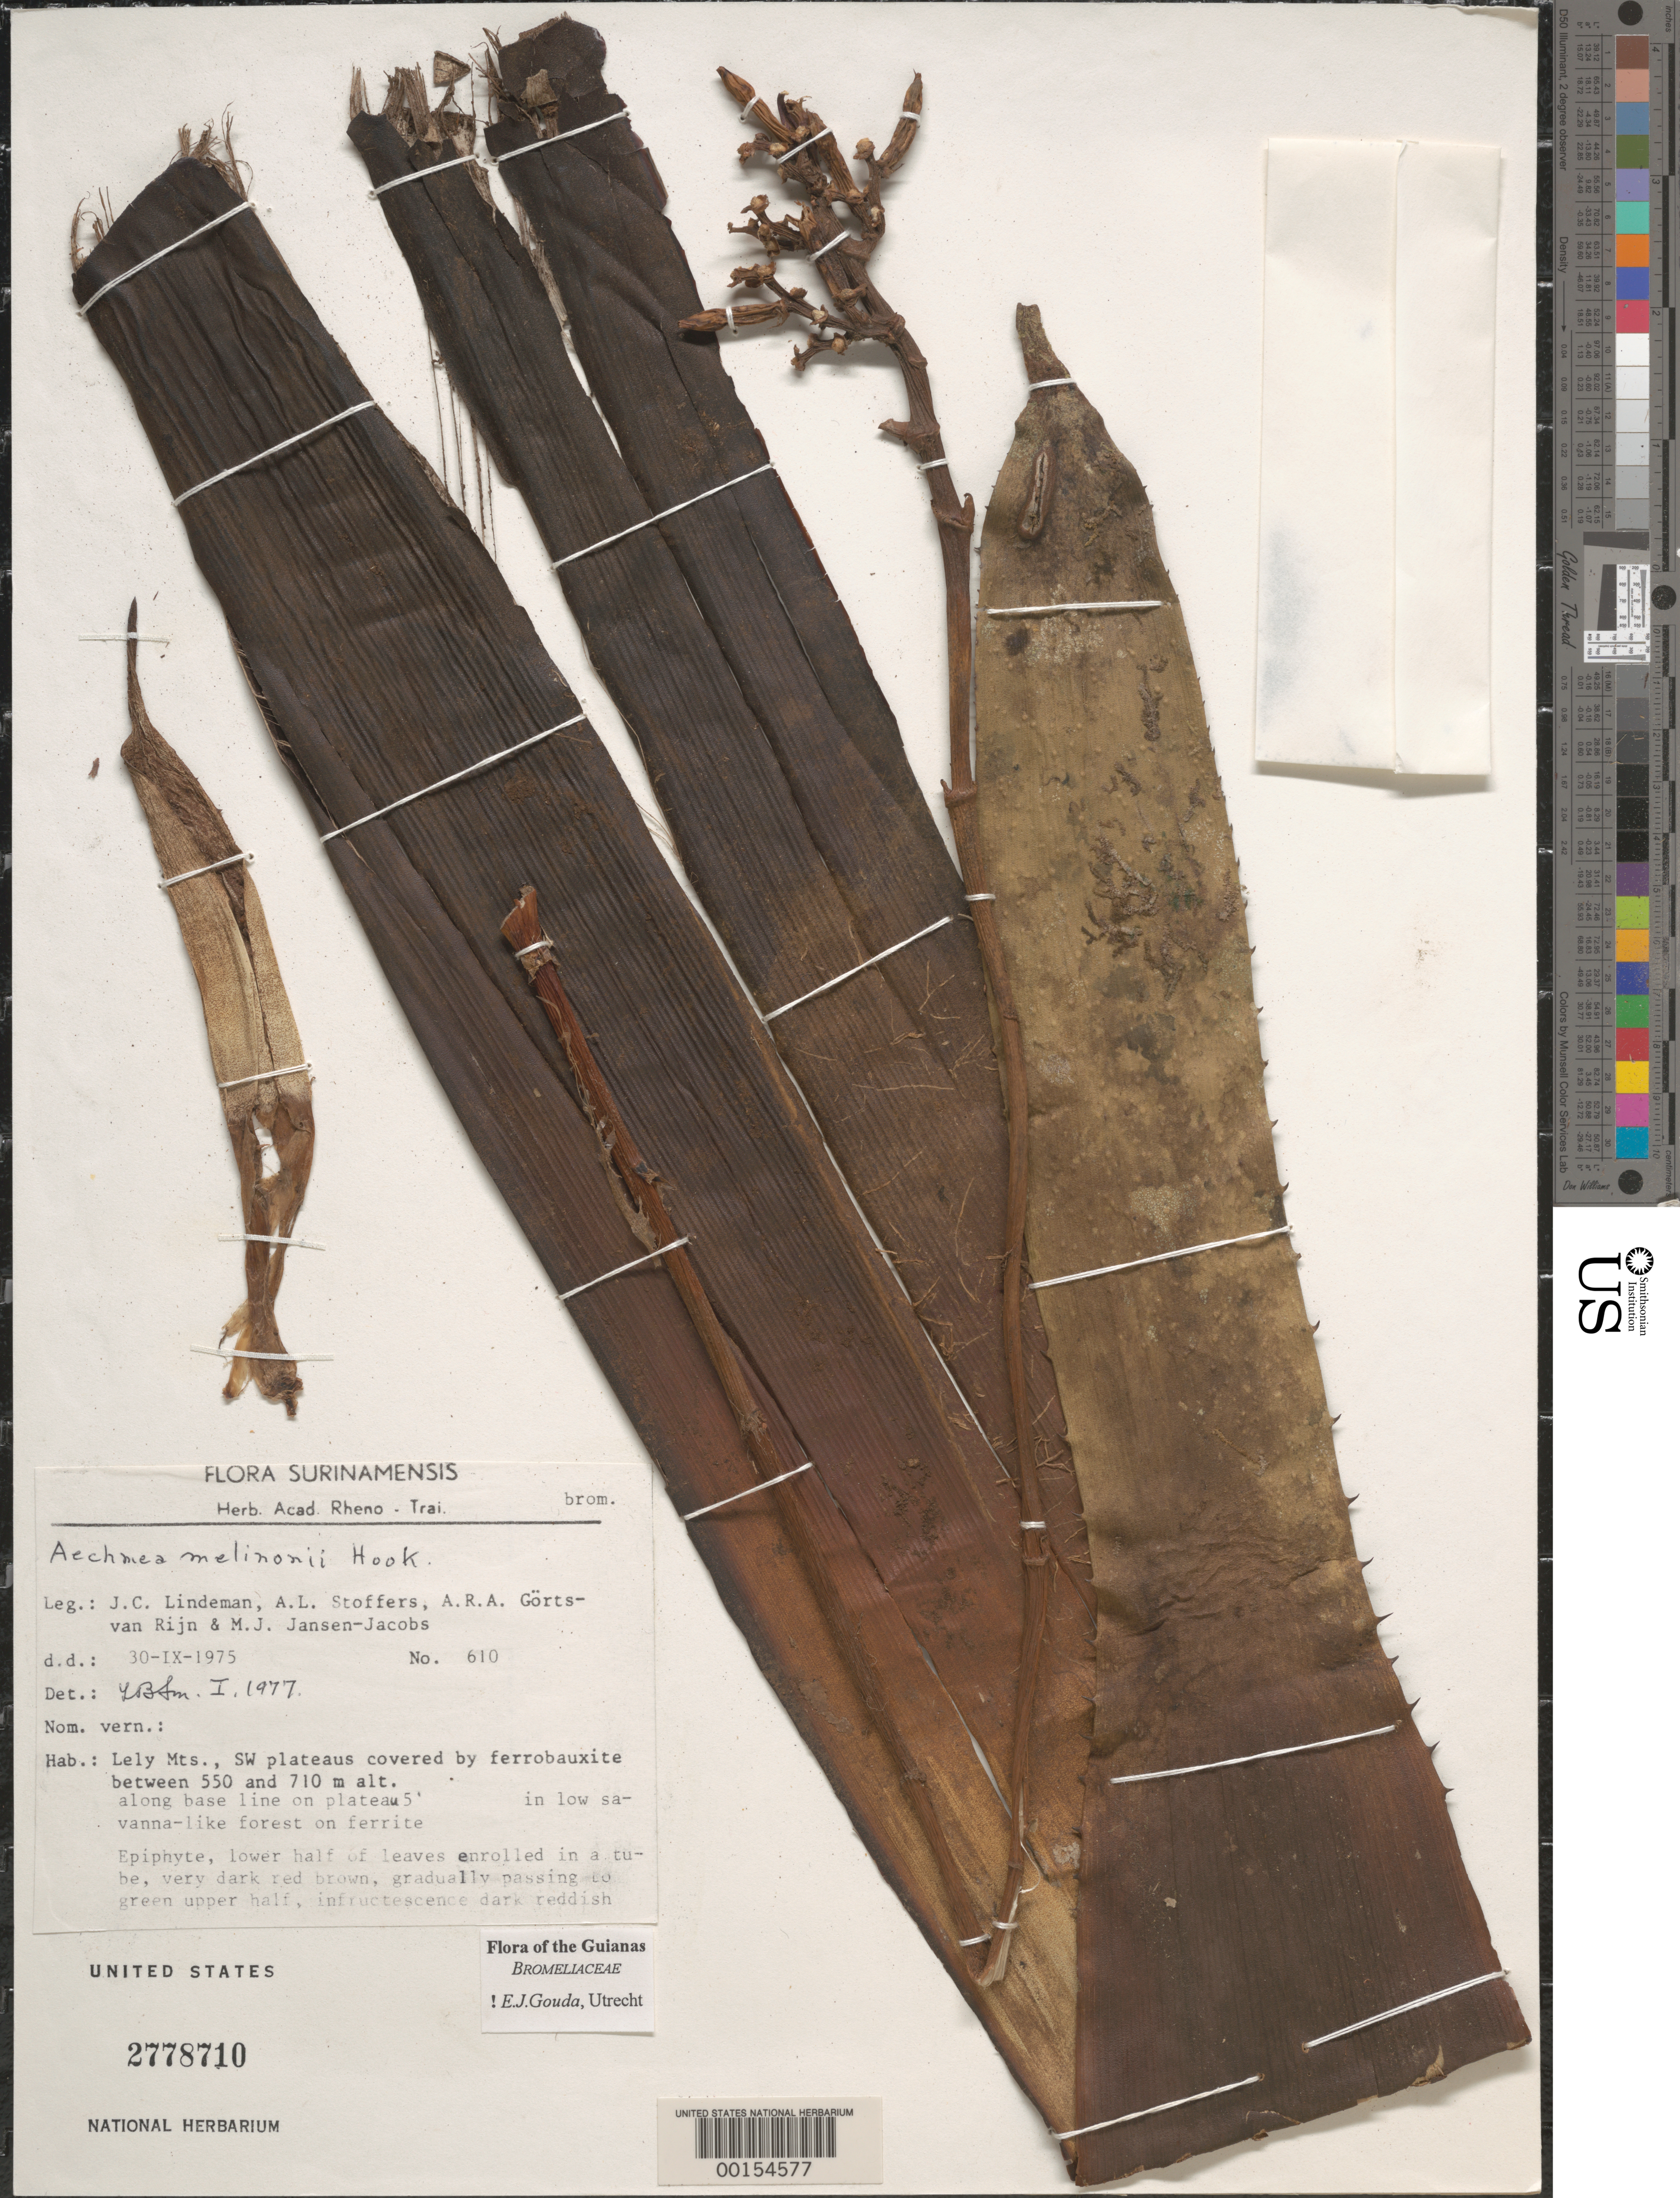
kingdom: Plantae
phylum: Tracheophyta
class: Liliopsida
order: Poales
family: Bromeliaceae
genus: Aechmea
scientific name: Aechmea melinonii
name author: Hook.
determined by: Gouda, E. J.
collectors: J. C. Lindeman, A. Stoffers, A. .R. A. Görts-van Rijn & M. J. Jansen-Jacobs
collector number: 75 610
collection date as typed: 30-Sep-75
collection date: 1975-09-30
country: Suriname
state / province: Marowijne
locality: Lely Mts., SW plateaus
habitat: Savanna like forest on ferrite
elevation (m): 550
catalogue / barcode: US 2778710